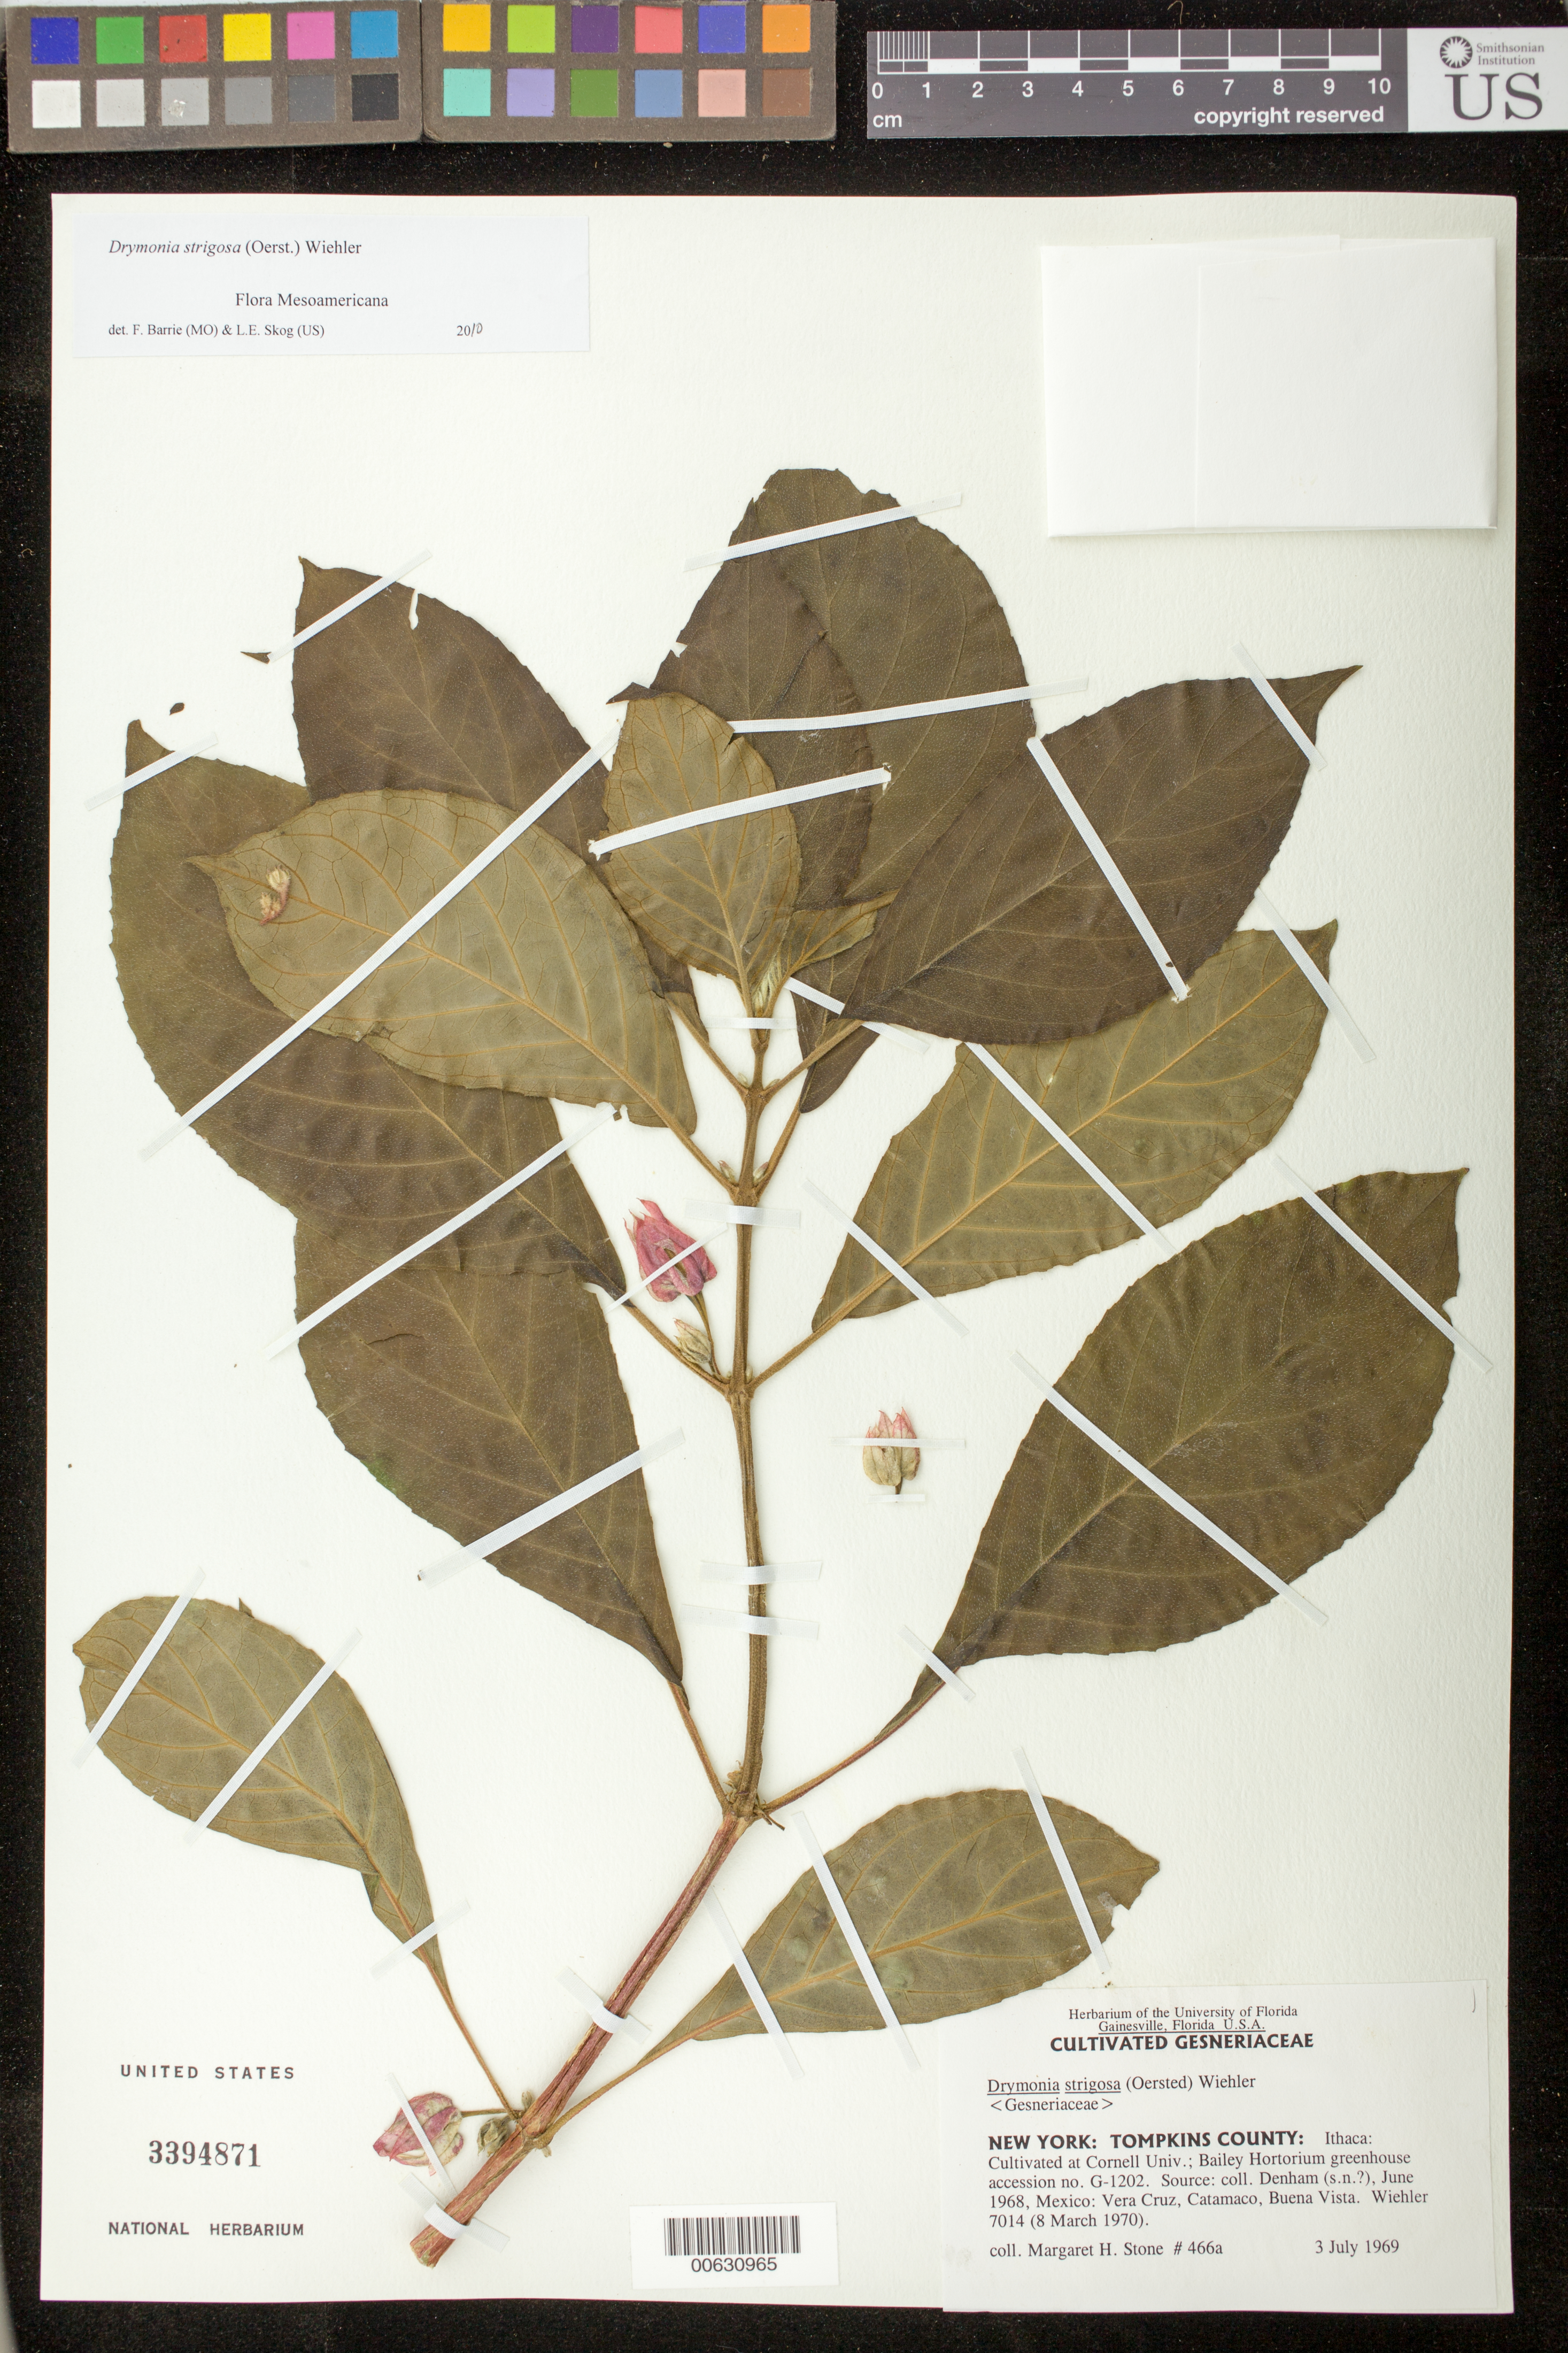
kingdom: Plantae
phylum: Tracheophyta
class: Magnoliopsida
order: Lamiales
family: Gesneriaceae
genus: Drymonia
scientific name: Drymonia strigosa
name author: (Oerst.) Wiehler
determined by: Skog, Laurence E.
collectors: M. Stone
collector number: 466 a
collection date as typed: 03 Jul 1969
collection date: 1969-07-03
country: Mexico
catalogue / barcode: US 3394871